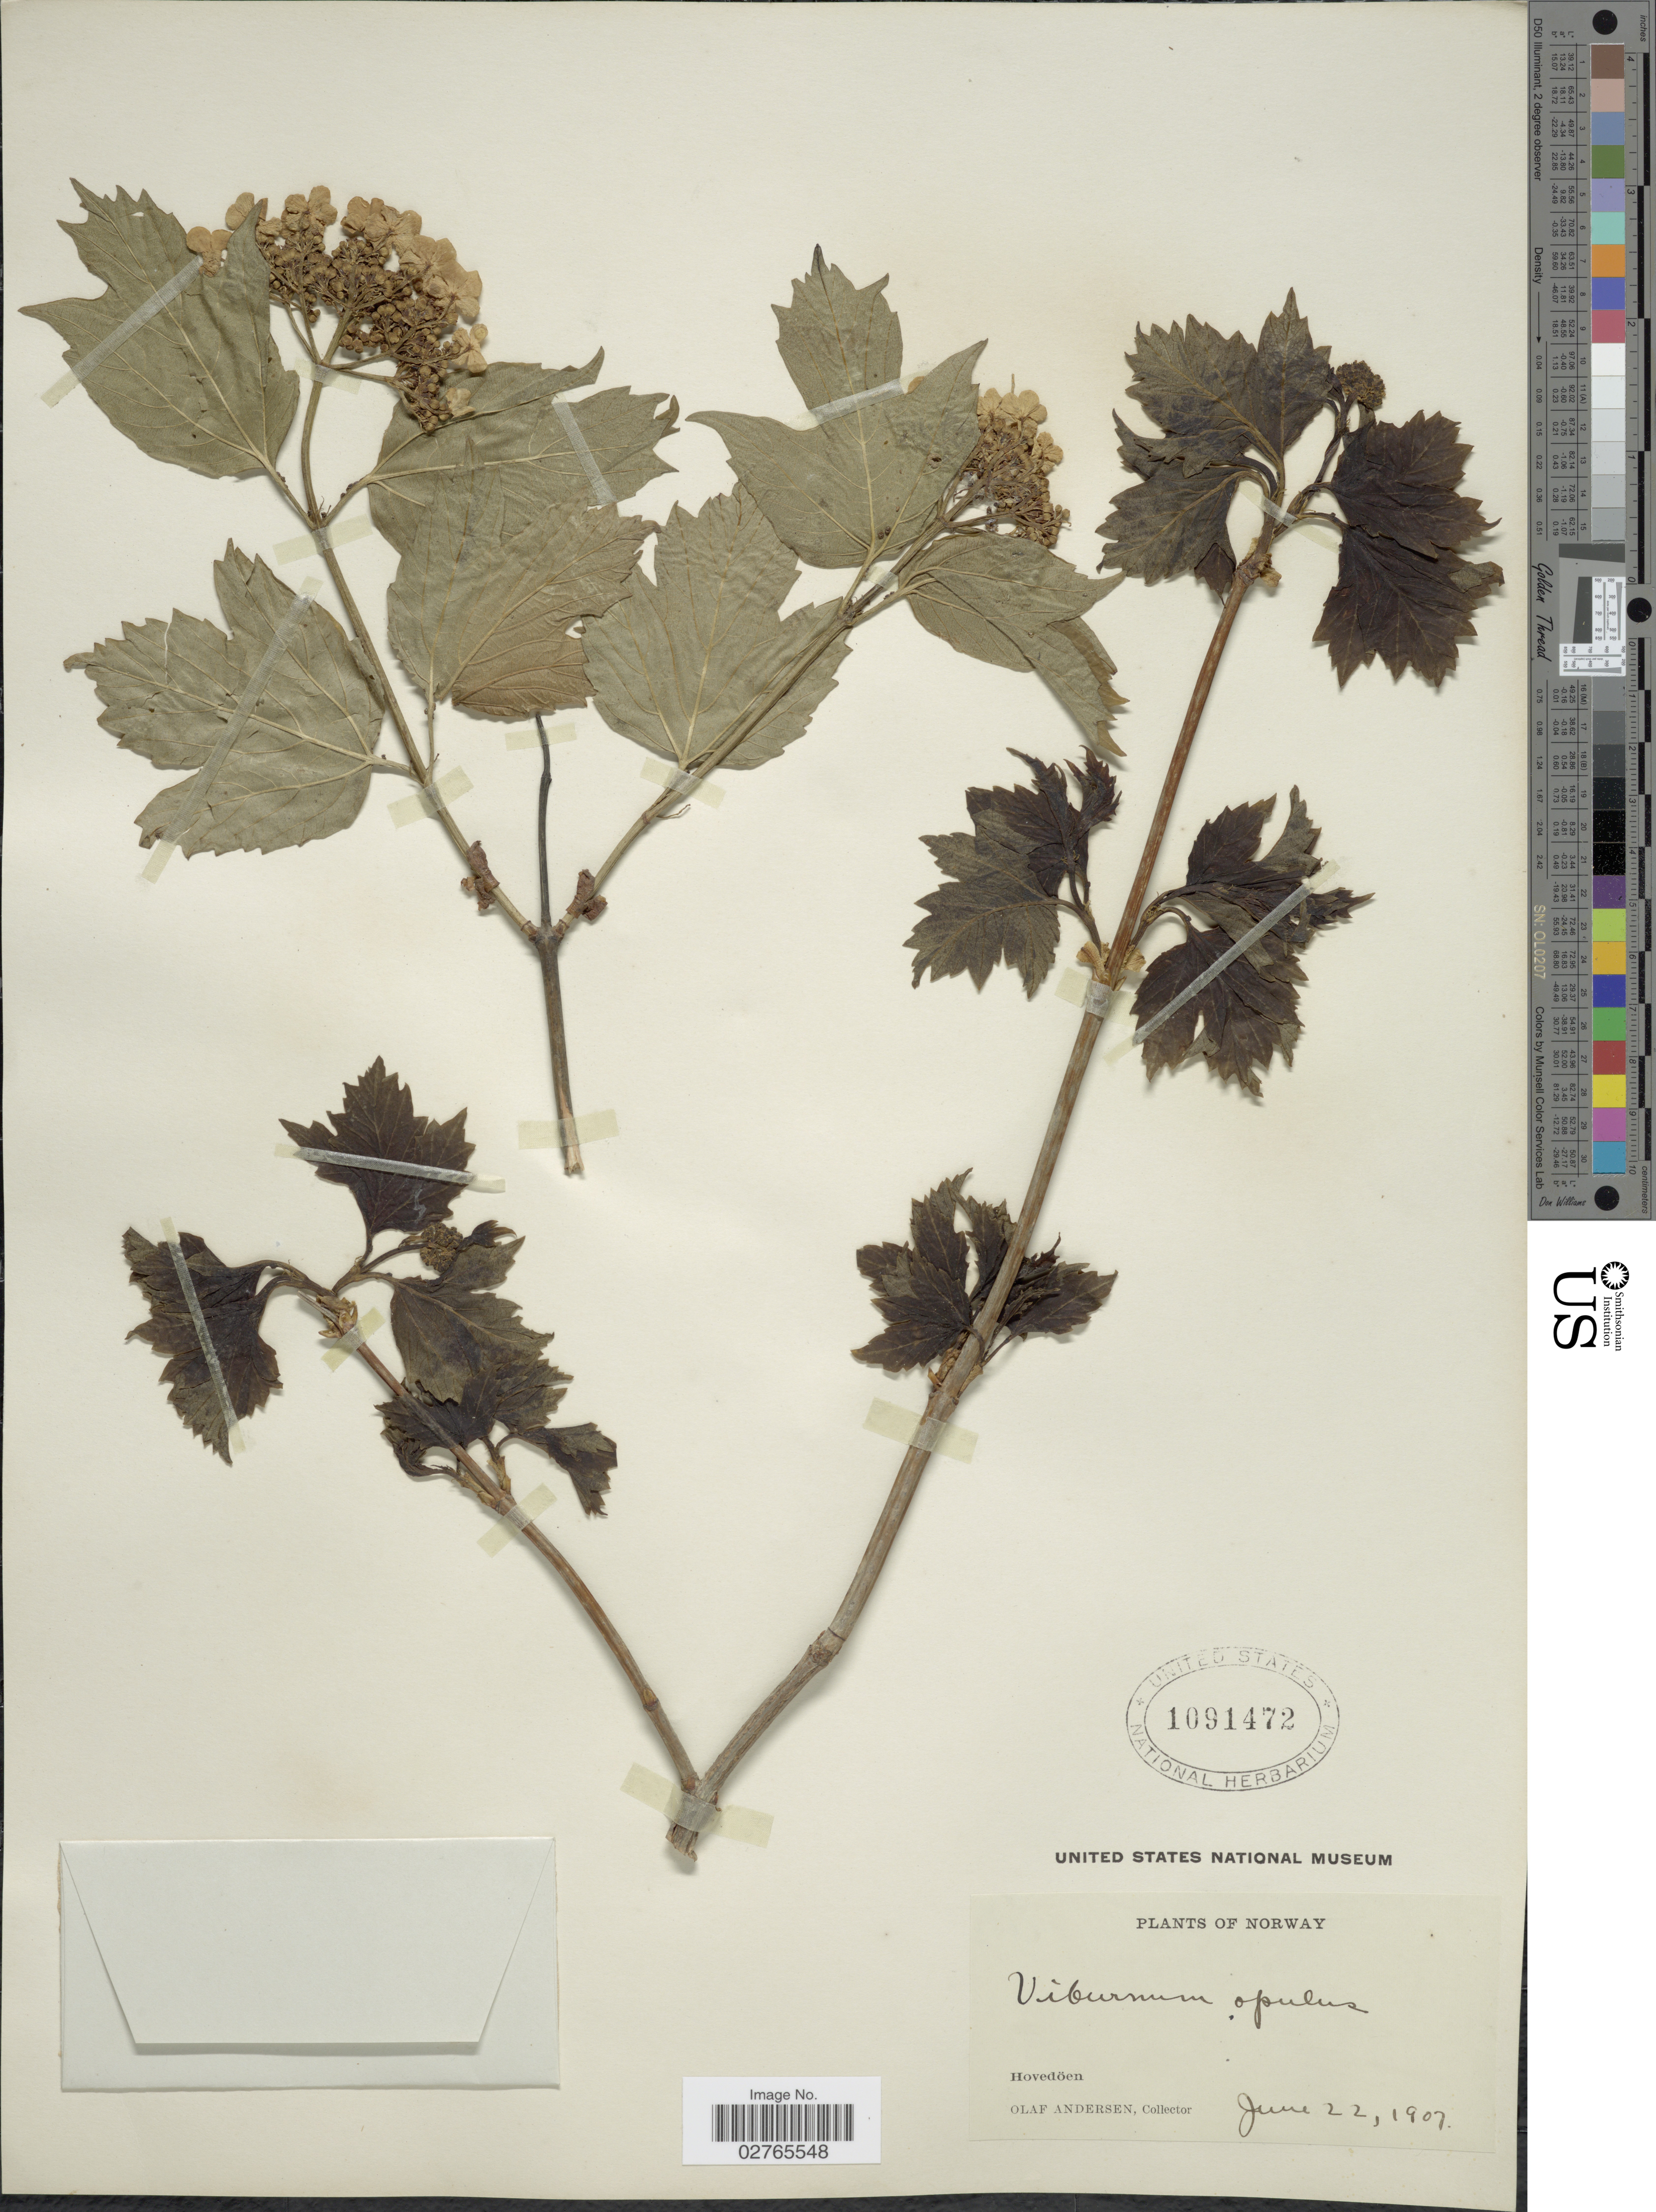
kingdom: Plantae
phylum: Tracheophyta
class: Magnoliopsida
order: Dipsacales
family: Viburnaceae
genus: Viburnum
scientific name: Viburnum opulus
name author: L.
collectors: O. Andersen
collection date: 1907-06-22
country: Norway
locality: Hovedöen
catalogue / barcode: US 1091472